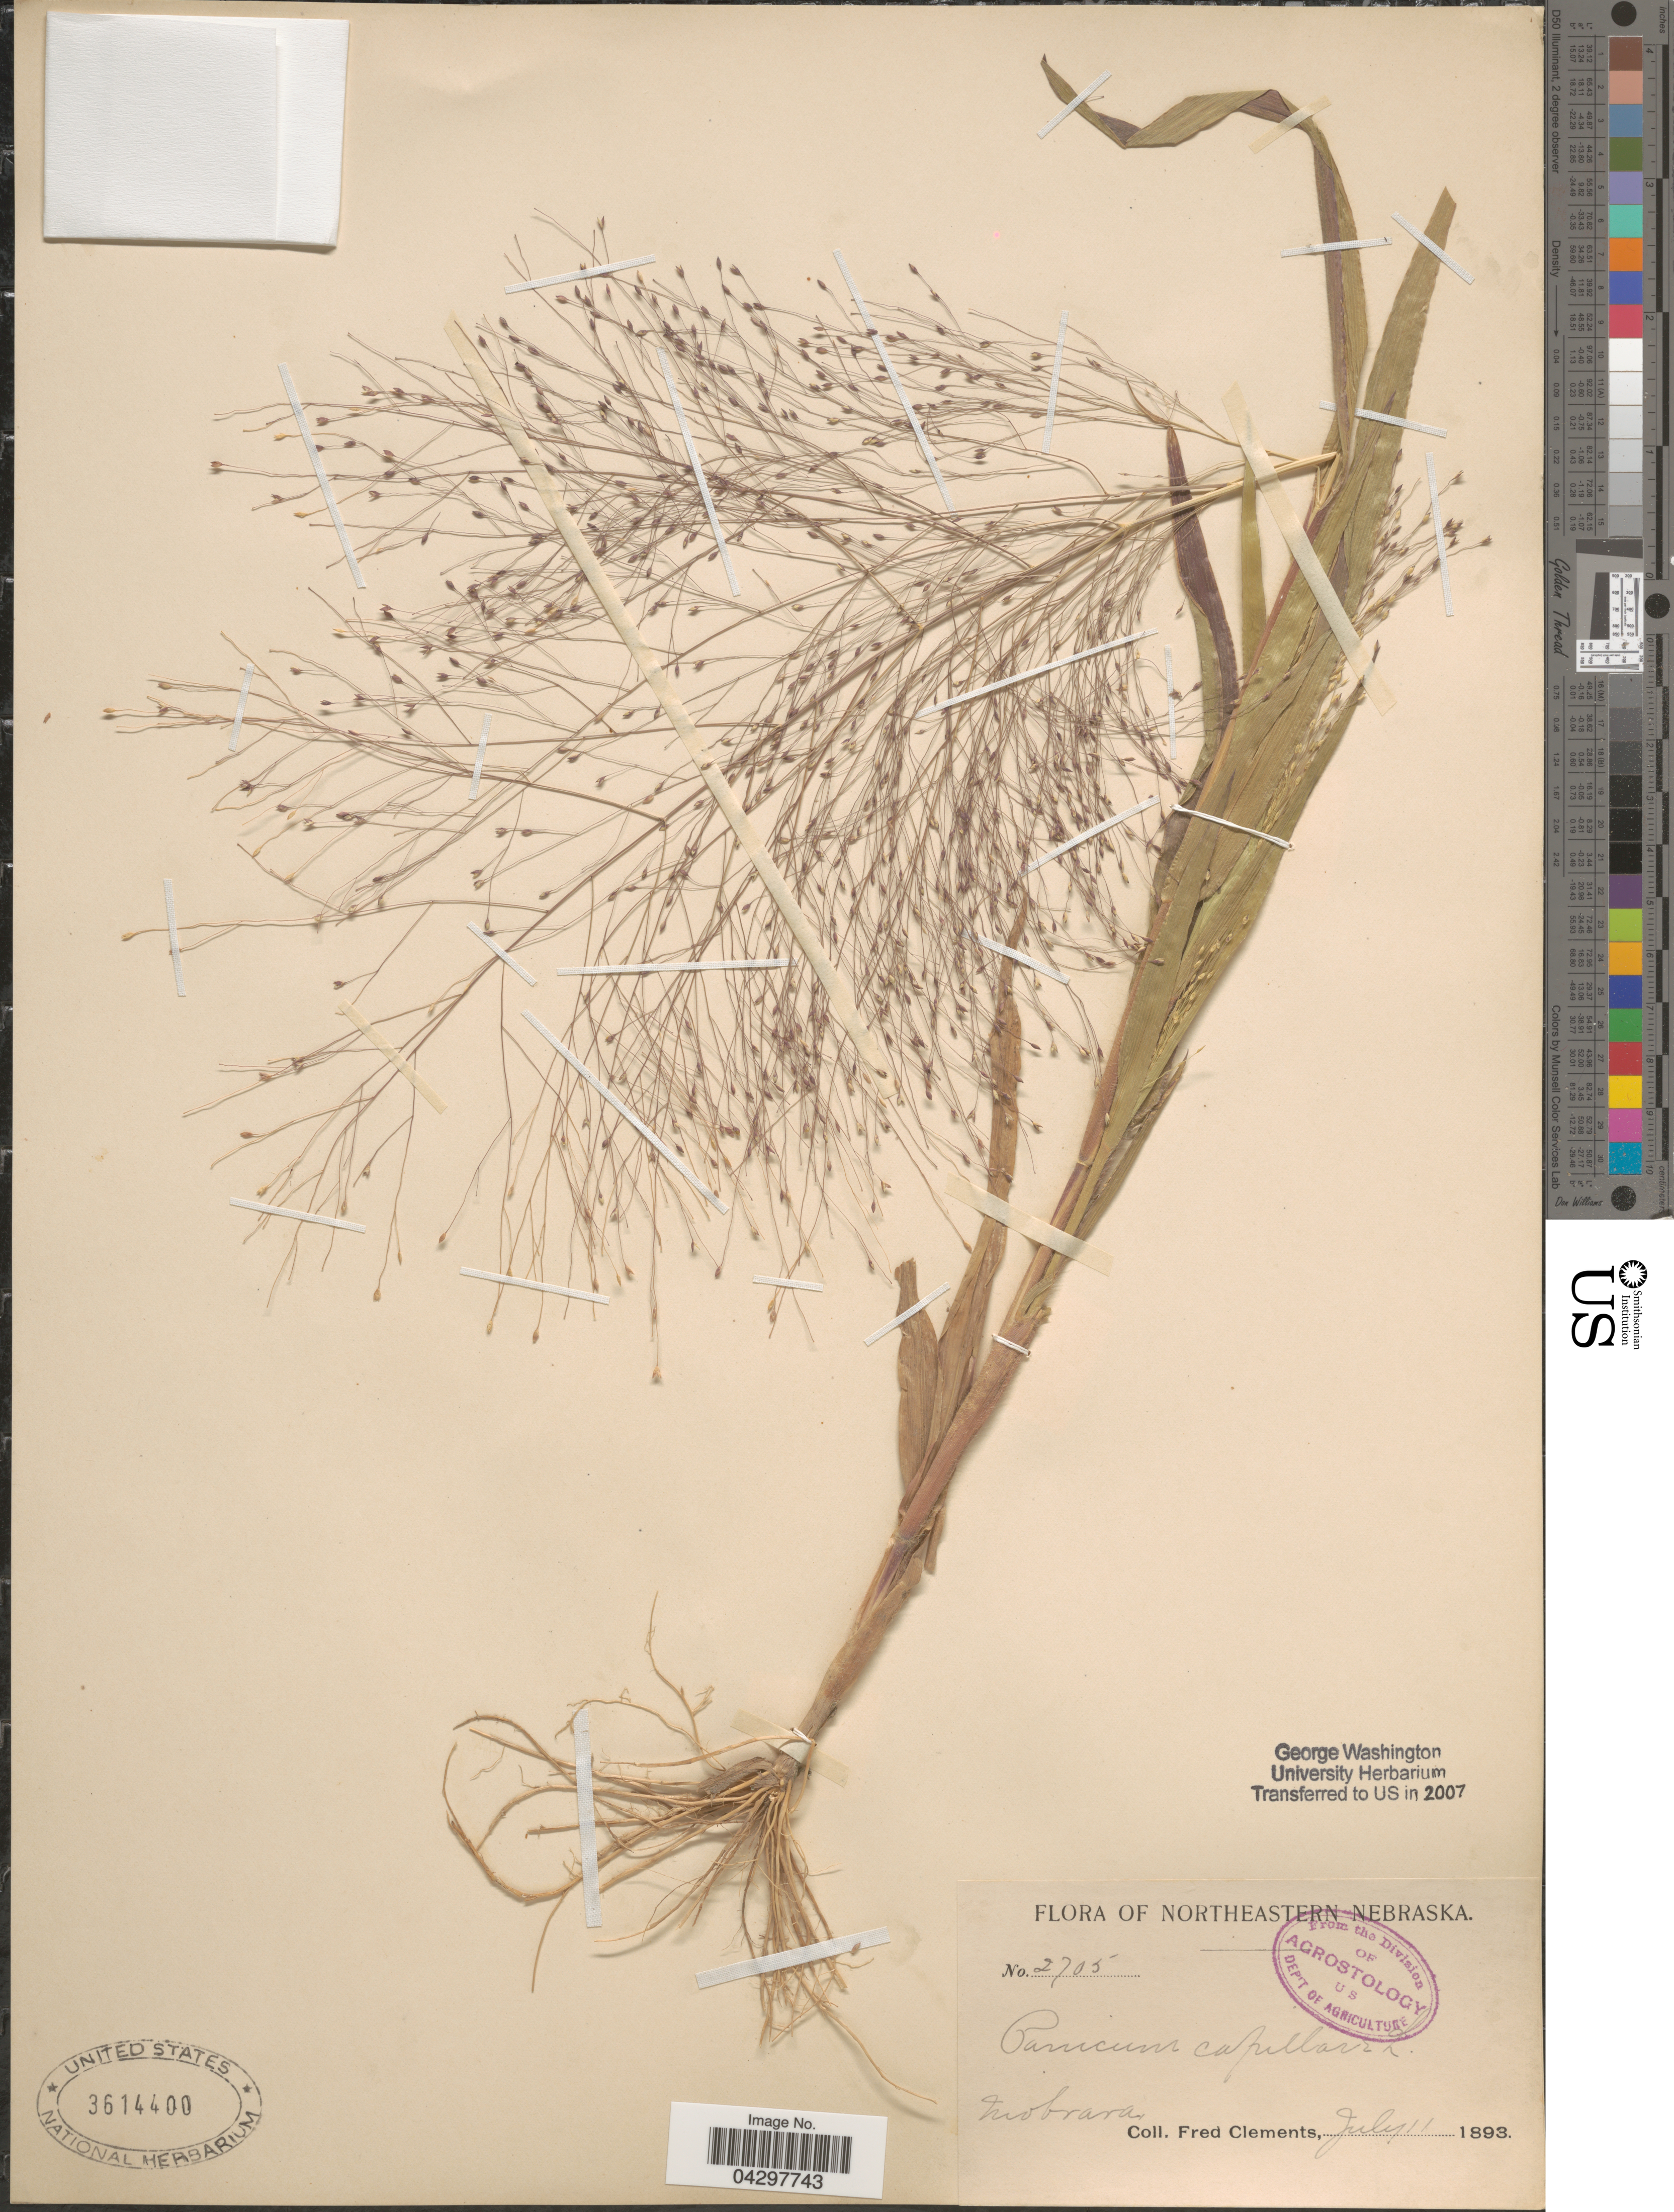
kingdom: Plantae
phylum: Tracheophyta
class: Liliopsida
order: Poales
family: Poaceae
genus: Panicum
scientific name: Panicum capillare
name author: L.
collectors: F. E. Clements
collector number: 2705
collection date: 1893-07-11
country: United States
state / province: Nebraska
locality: Northeastern Nebraska. Niobara.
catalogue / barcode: US 3614400